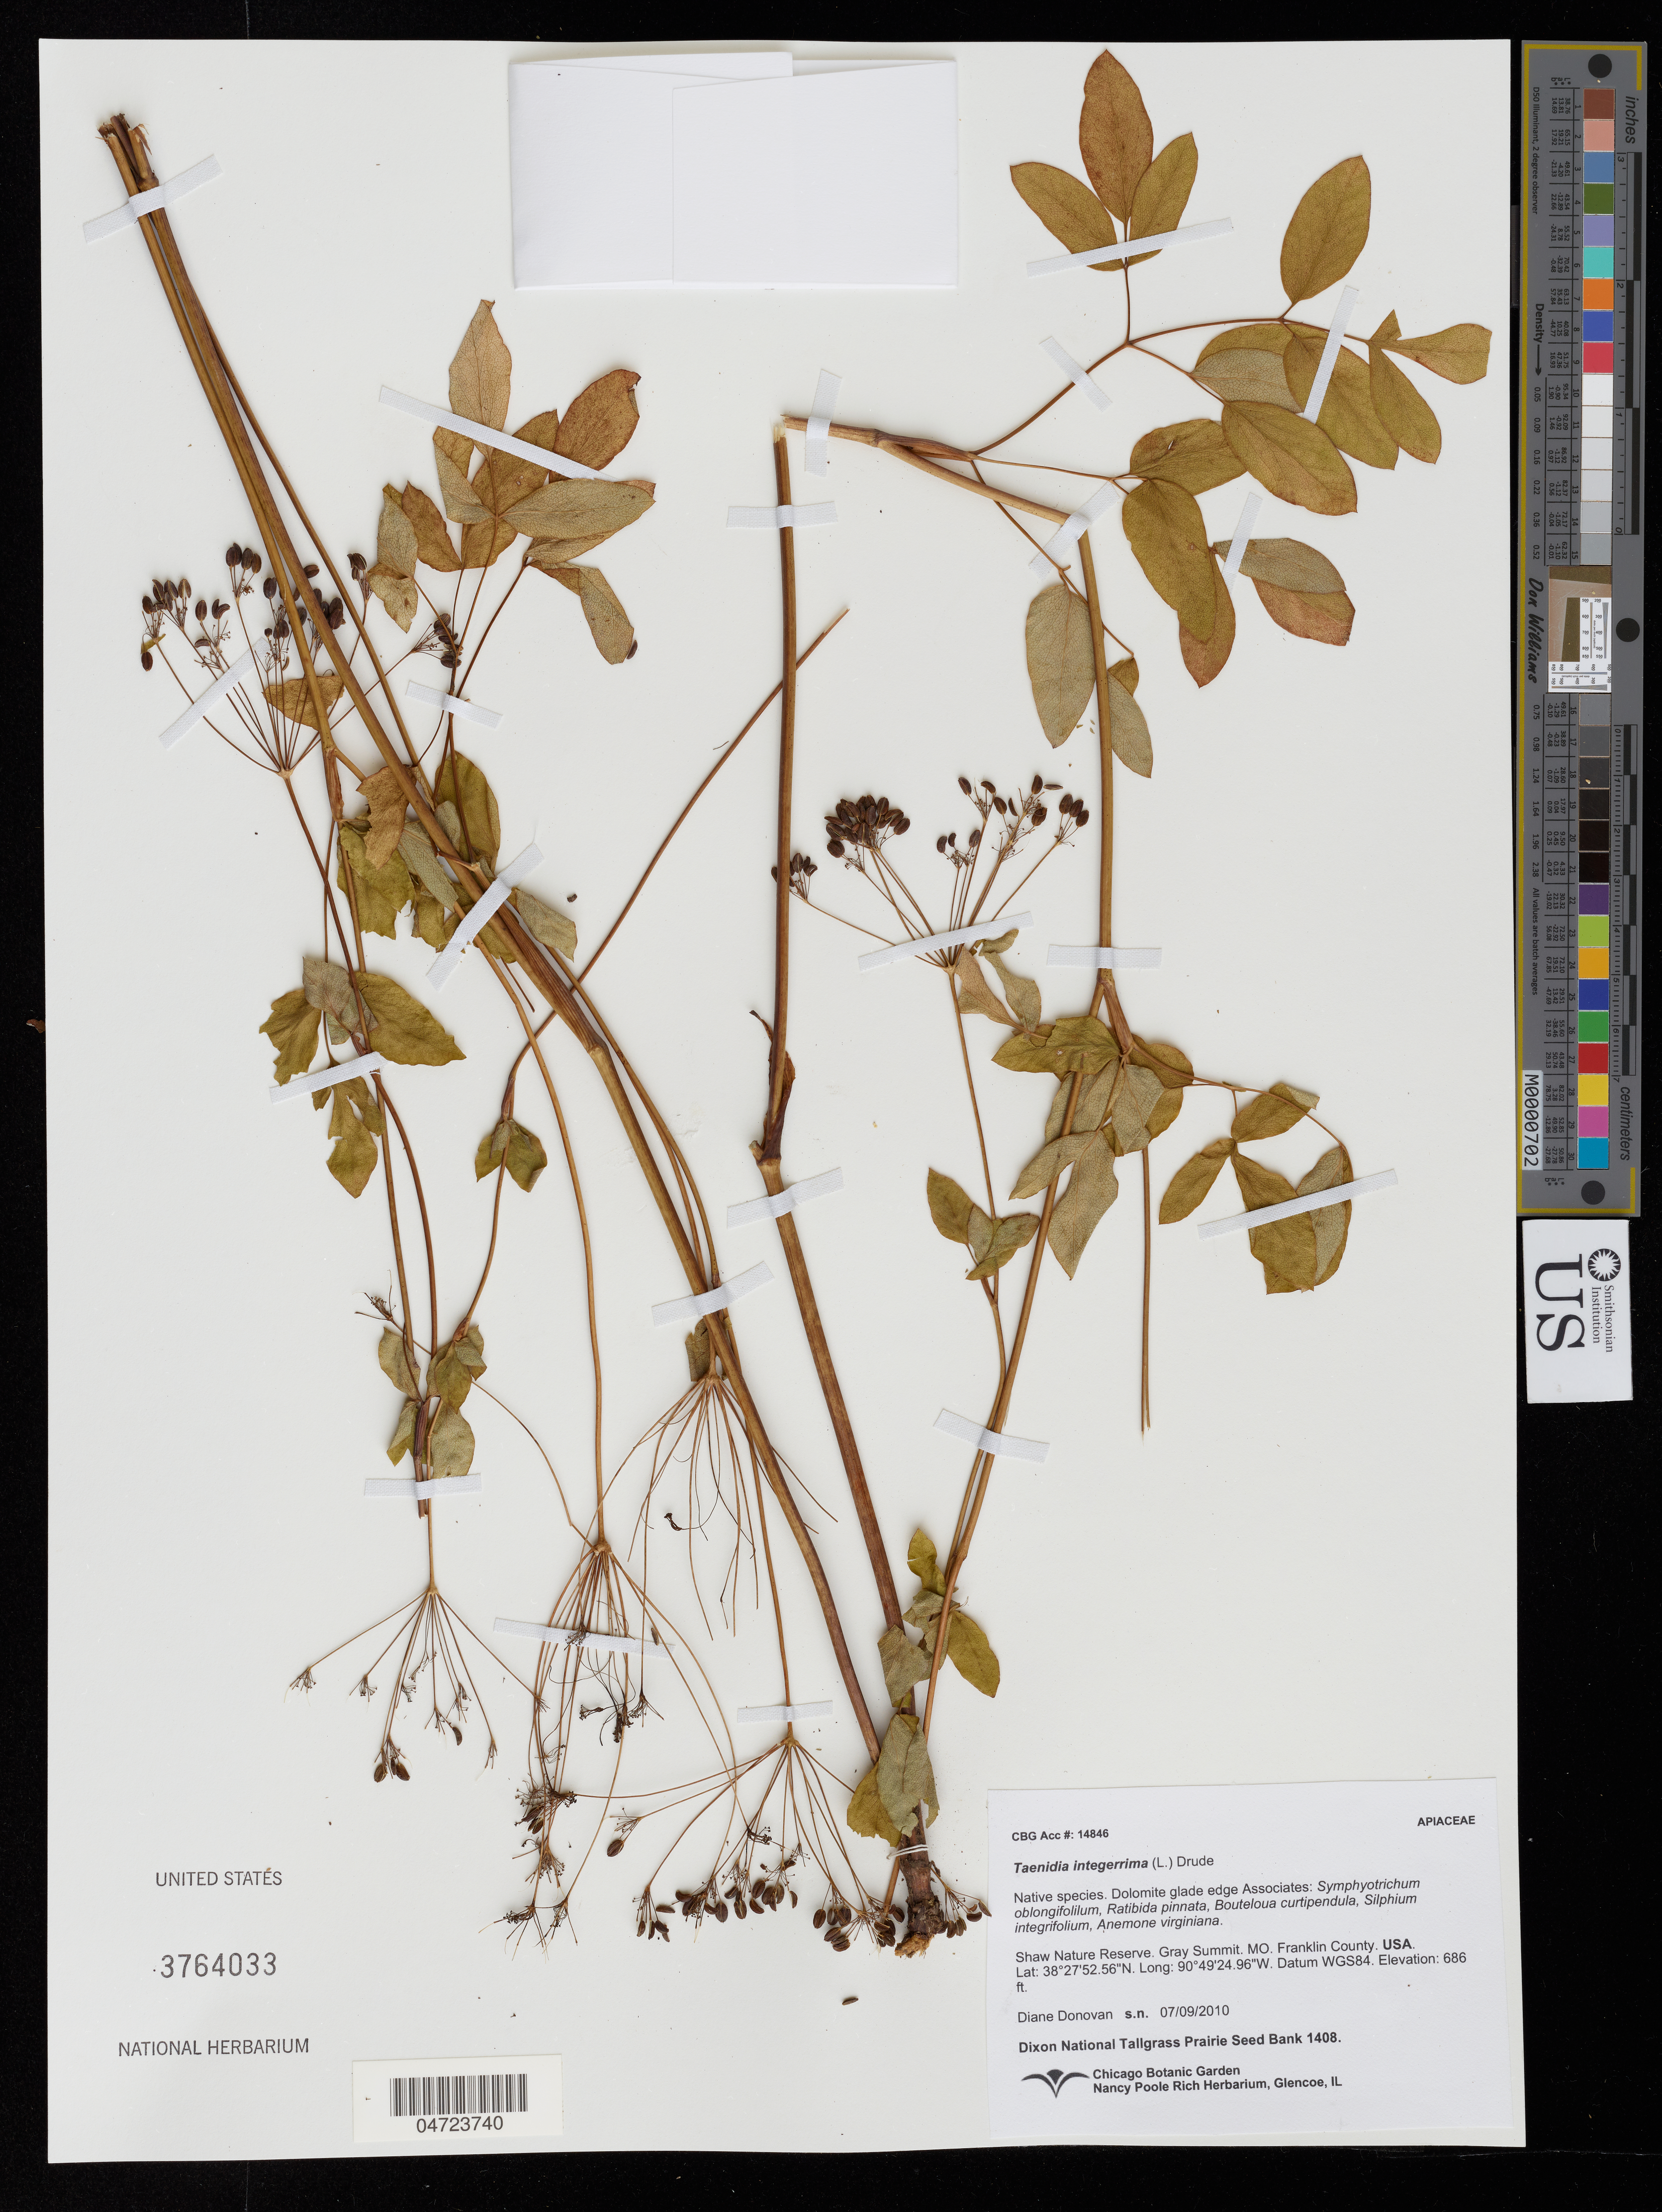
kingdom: Plantae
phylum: Tracheophyta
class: Magnoliopsida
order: Apiales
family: Apiaceae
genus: Taenidia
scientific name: Taenidia integerrima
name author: (L.) Drude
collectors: D. Donovan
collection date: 2010-07-09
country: United States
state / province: Missouri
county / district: Franklin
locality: Shaw Nature Reserve. Gray Summit. Franklin County.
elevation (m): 209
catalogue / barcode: US 3764033